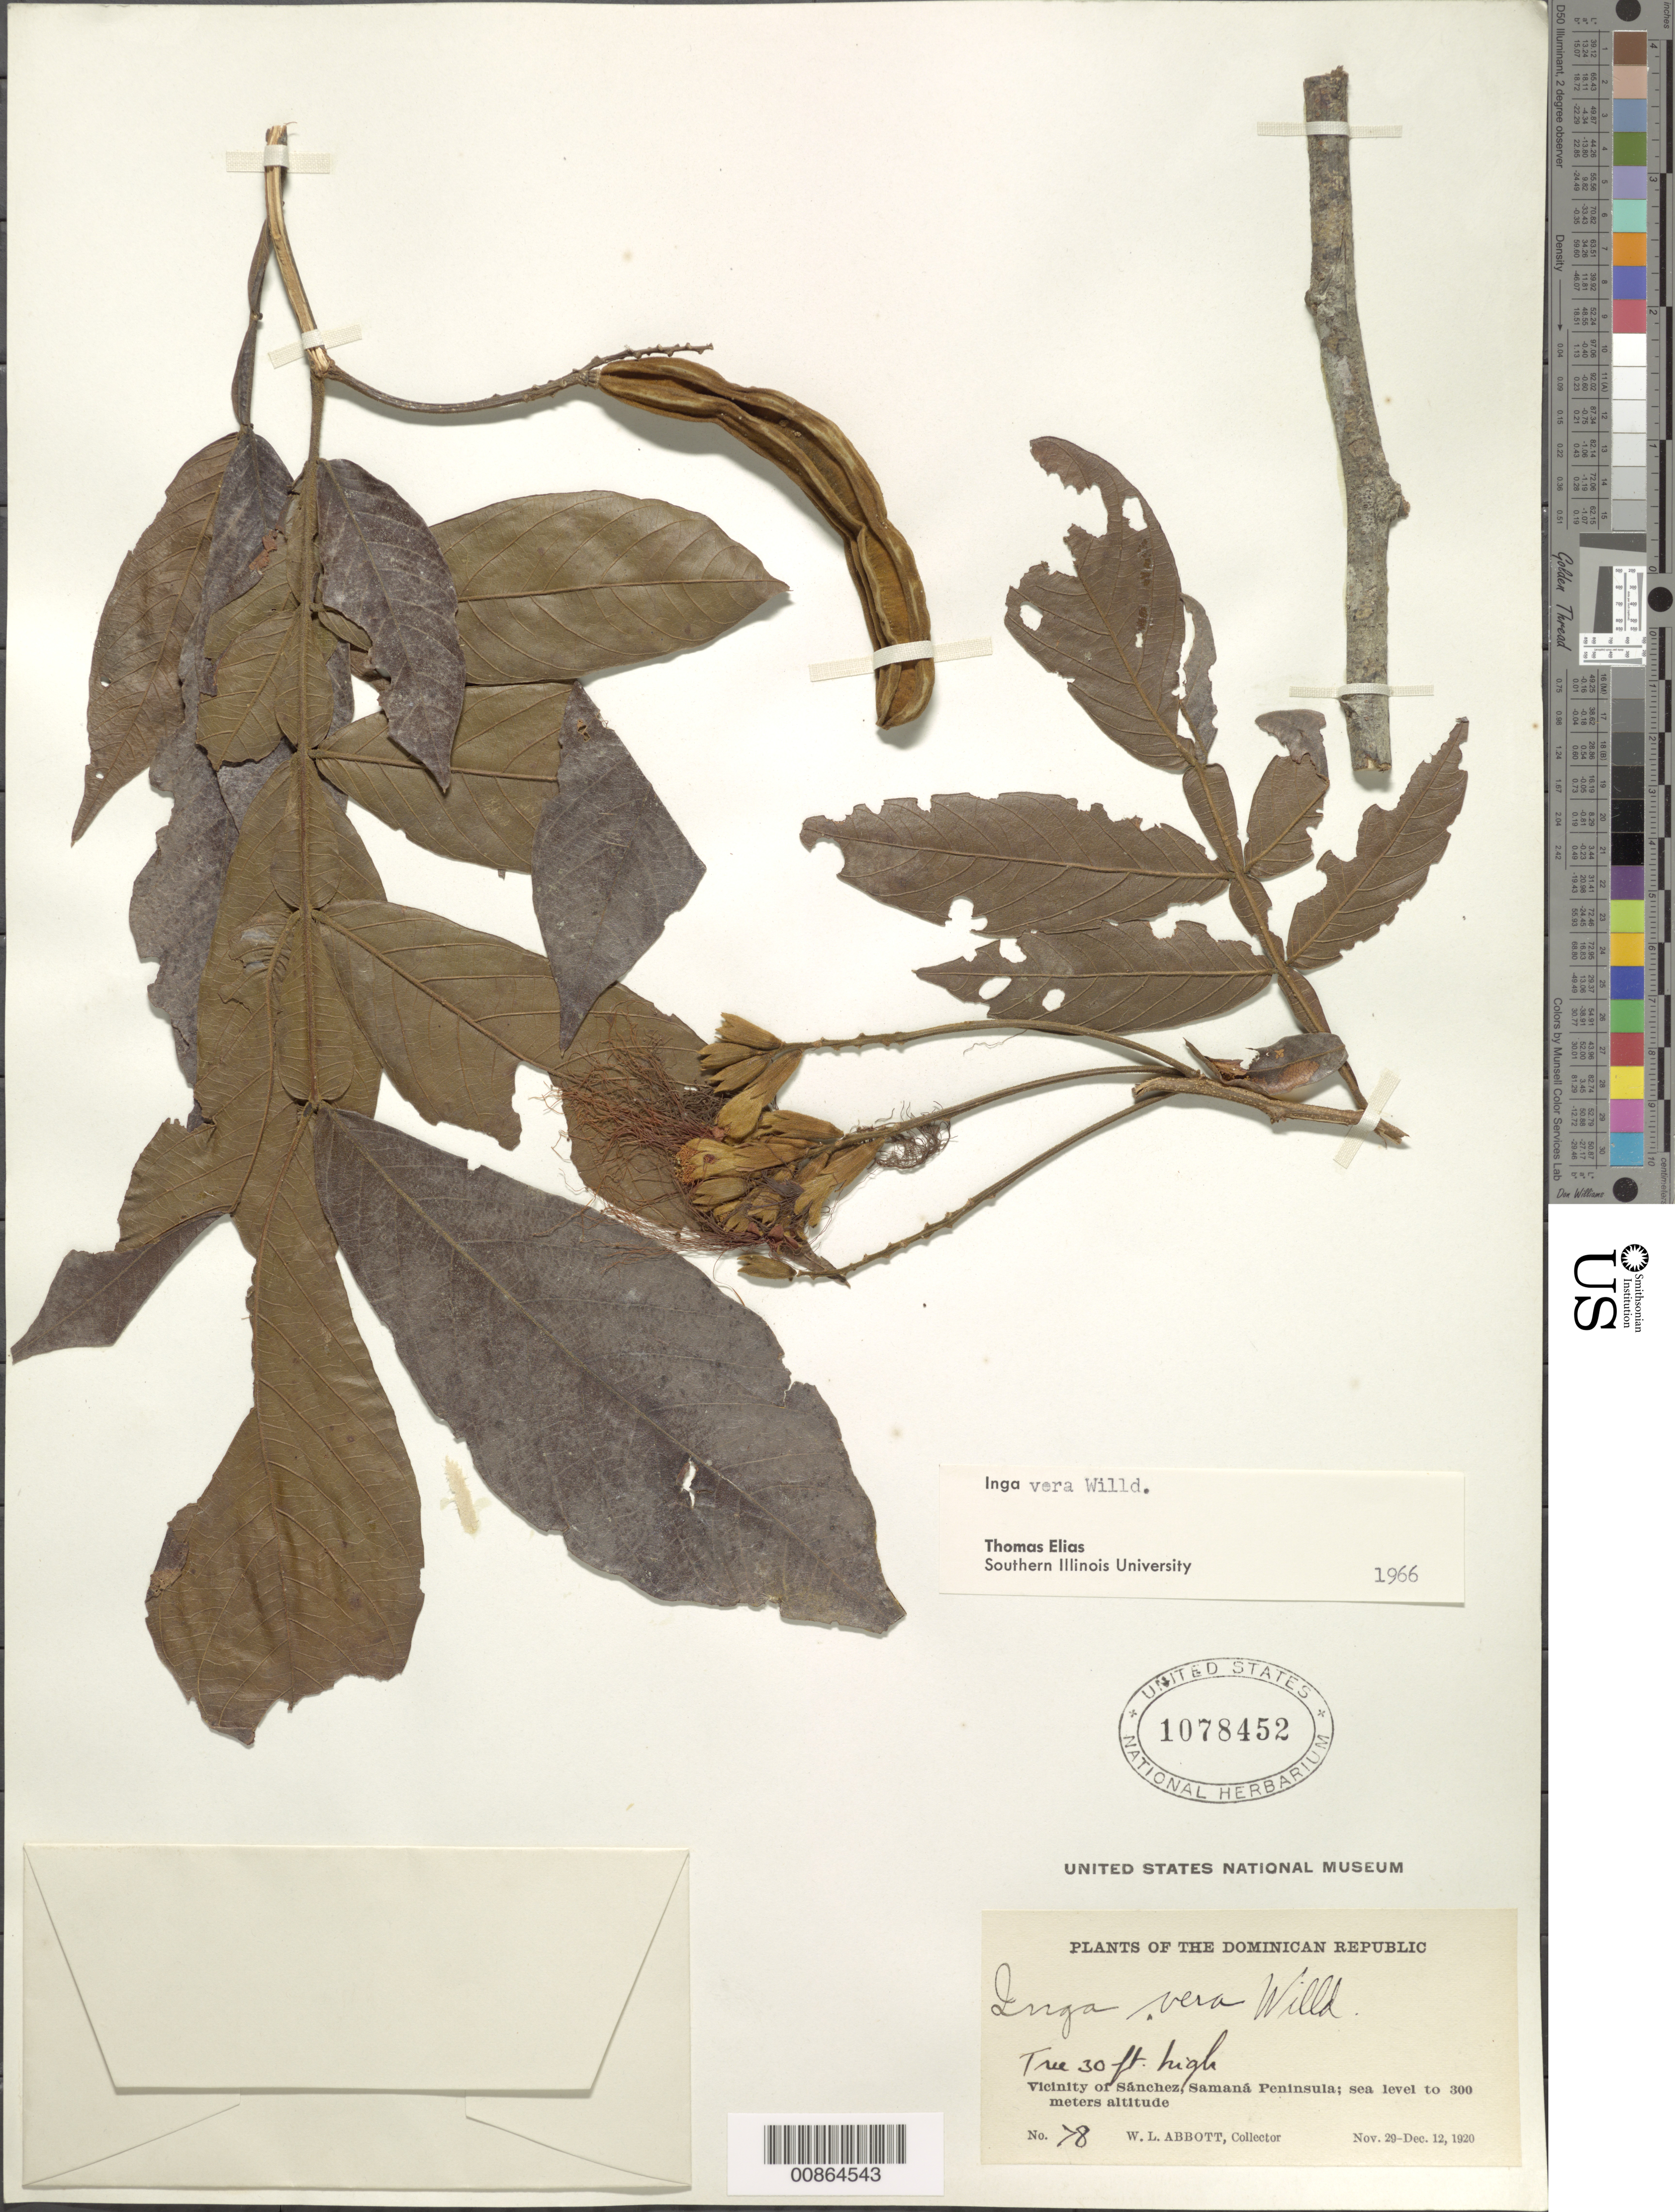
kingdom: Plantae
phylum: Tracheophyta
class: Magnoliopsida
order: Fabales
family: Fabaceae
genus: Inga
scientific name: Inga vera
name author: Willd.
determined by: Elias, T., (SIU), Southern Illinois University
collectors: W. L. Abbott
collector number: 78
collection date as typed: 29 Nov 1920 to 12 Dec 1920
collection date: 1920-11-29/1920-12-12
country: Dominican Republic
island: Hispaniola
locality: Vicinity of Sánchez, Samaná Peninsula.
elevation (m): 0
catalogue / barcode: US 1078452